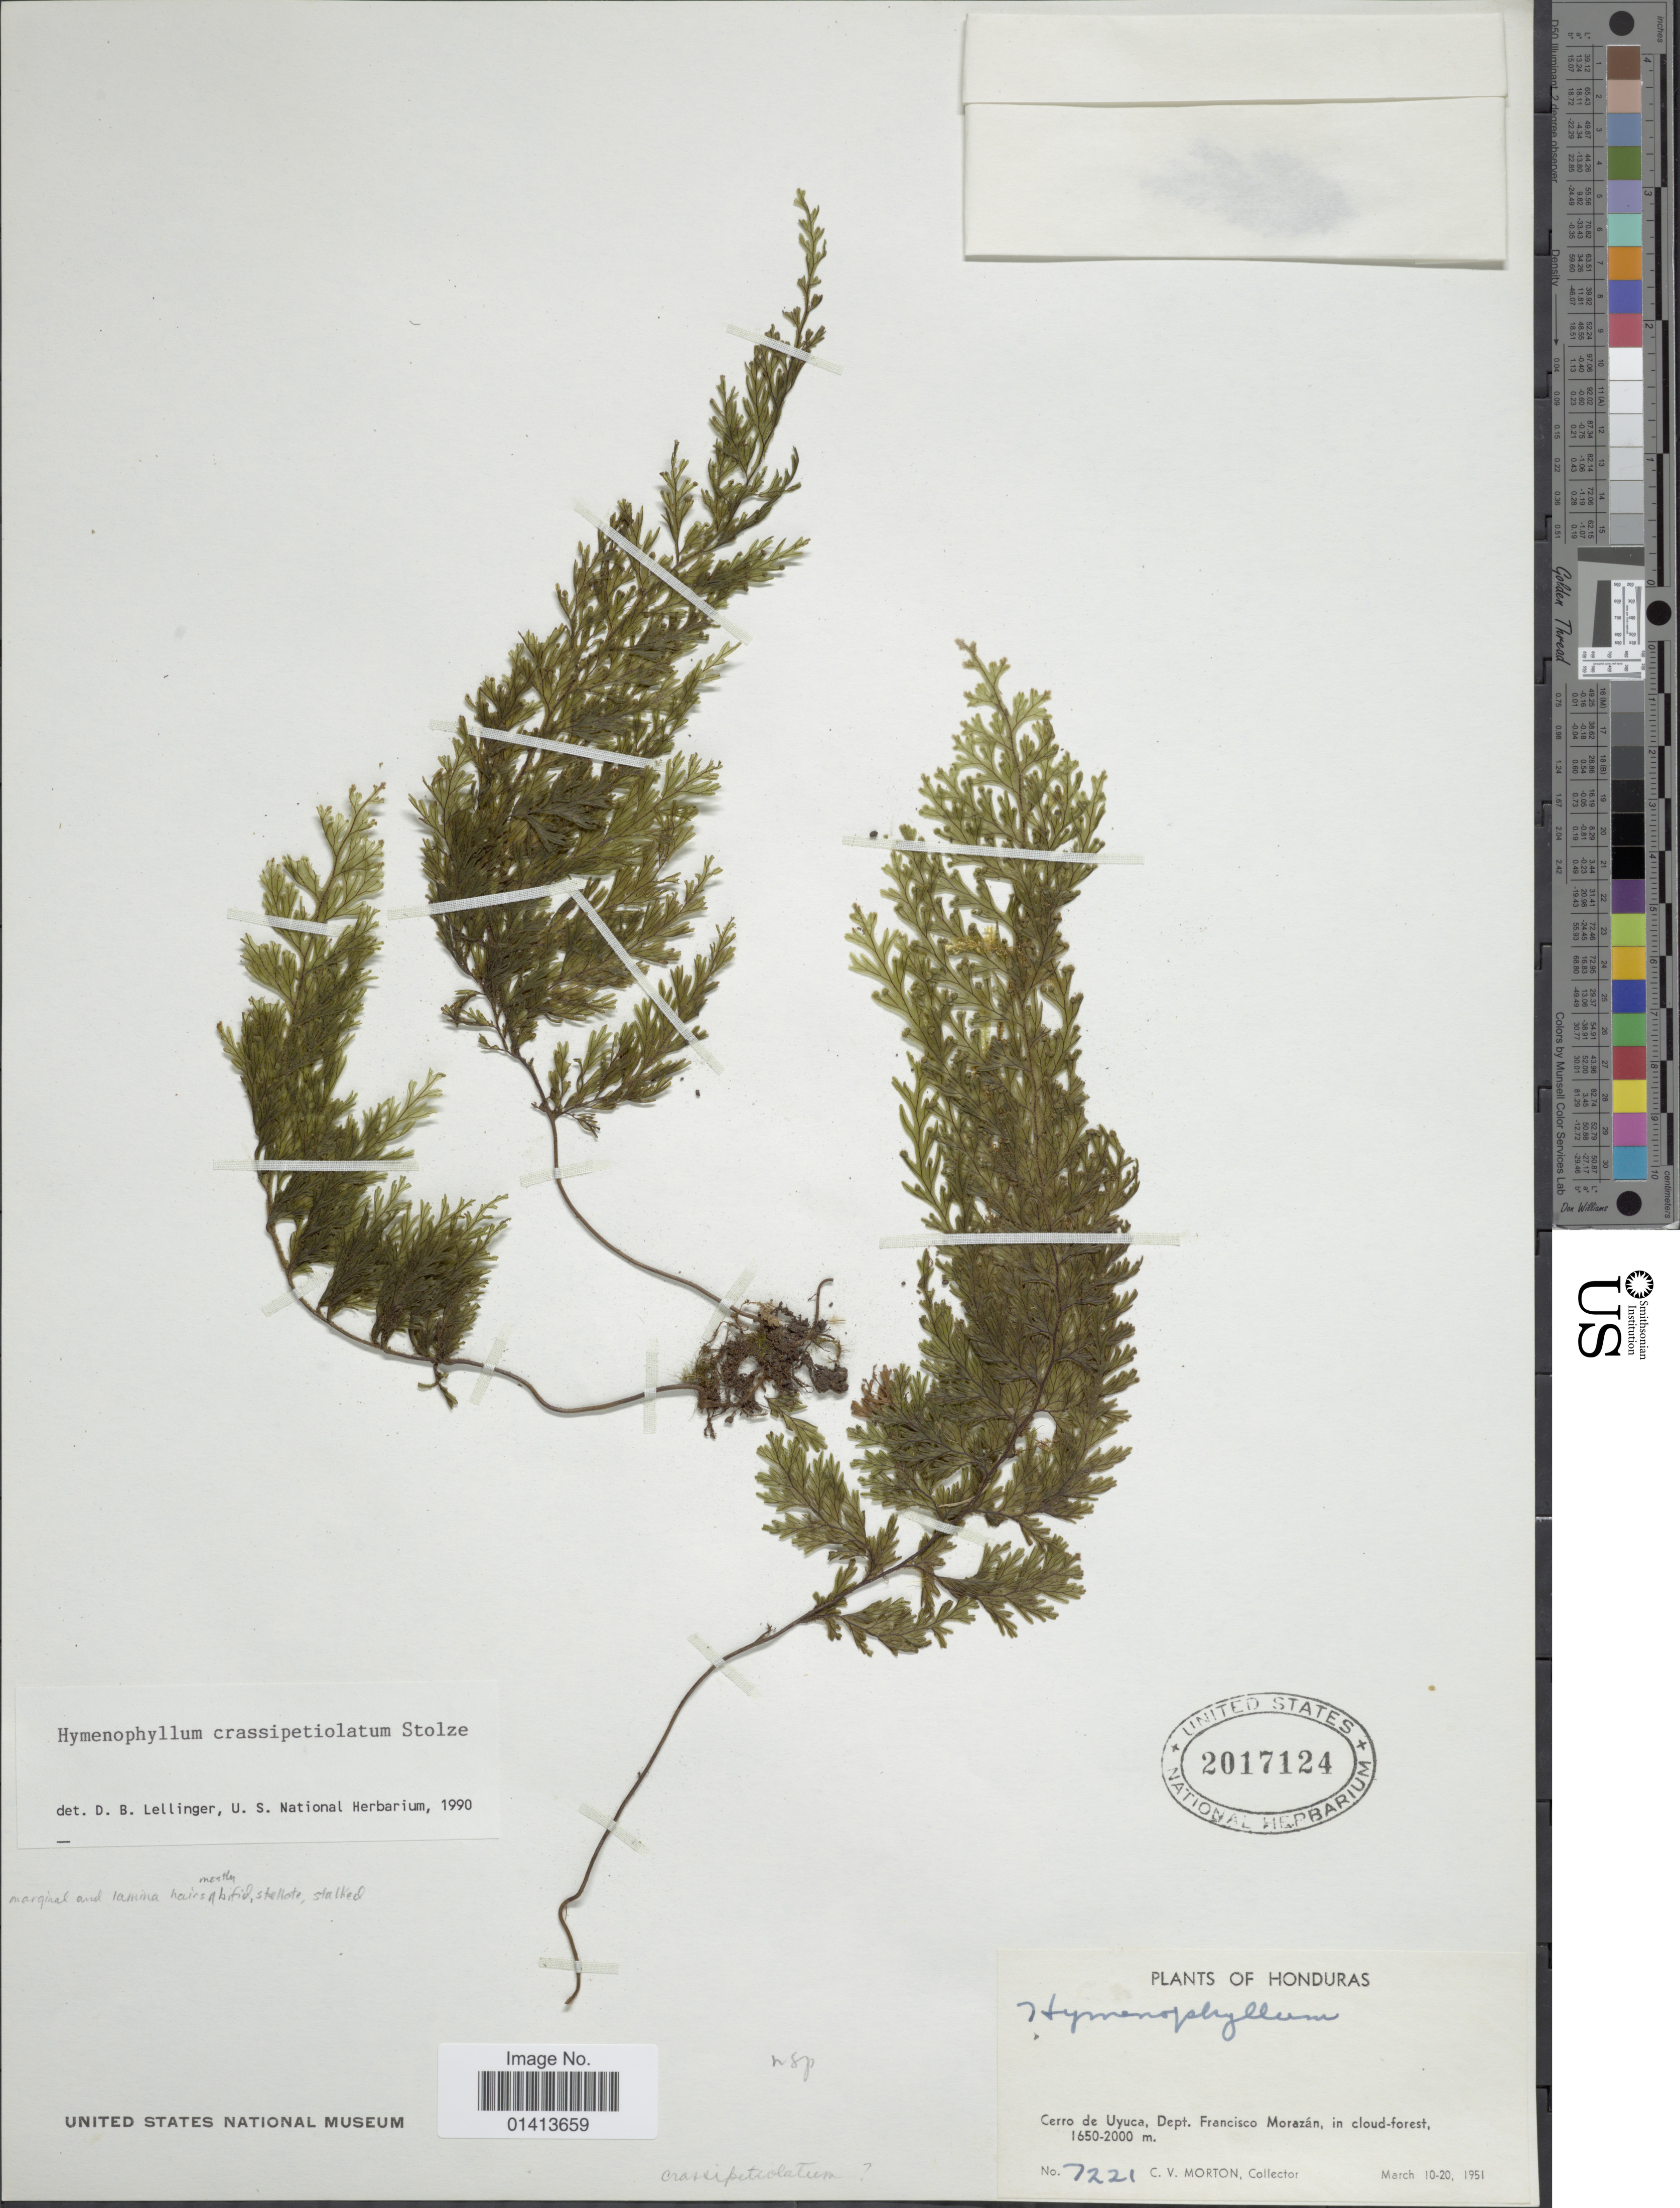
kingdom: Plantae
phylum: Tracheophyta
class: Polypodiopsida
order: Hymenophyllales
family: Hymenophyllaceae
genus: Hymenophyllum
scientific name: Hymenophyllum crassipetiolatum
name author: Stolze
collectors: C. V. Morton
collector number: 7221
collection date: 1951-03-10/1951-03-20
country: Honduras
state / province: Fco. Morazán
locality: Cerro de Uyuca, Dept Francisco Morazán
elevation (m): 1650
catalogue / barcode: US 2017124